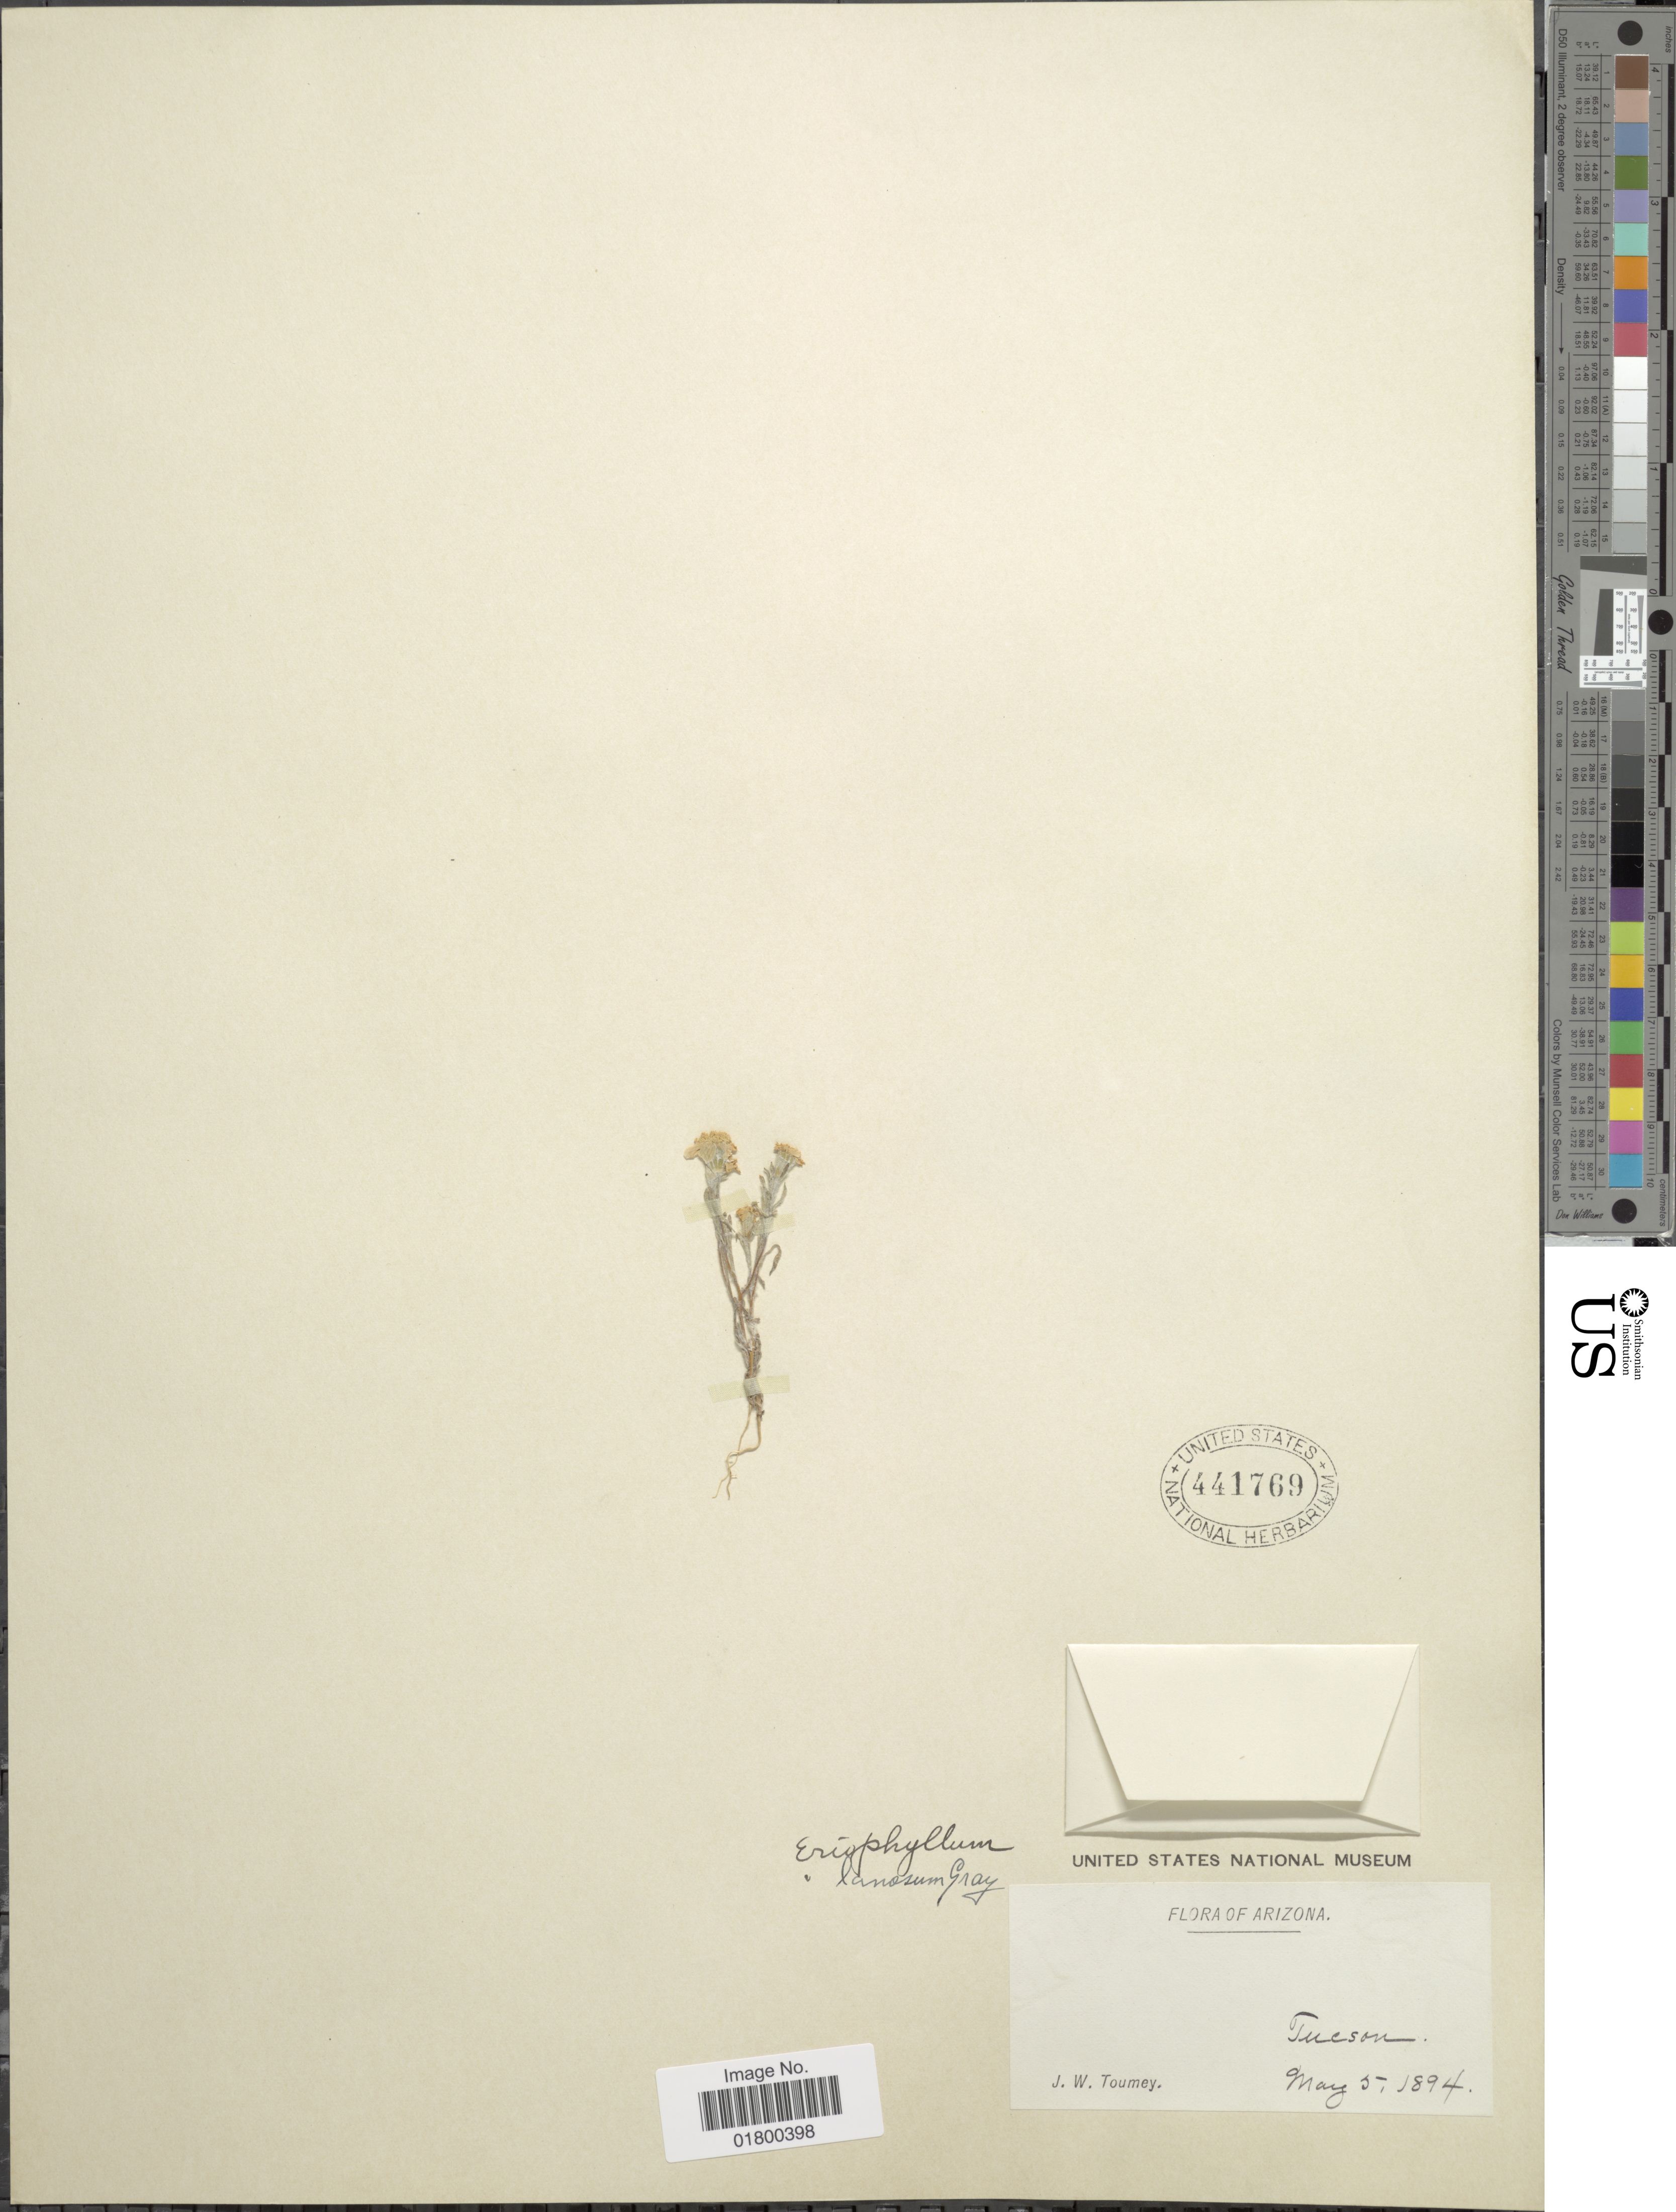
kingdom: Plantae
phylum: Tracheophyta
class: Magnoliopsida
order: Asterales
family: Asteraceae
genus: Eriophyllum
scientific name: Eriophyllum lanosum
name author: (A. Gray) A. Gray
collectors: J. Tourney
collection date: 1894-05-05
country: United States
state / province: Arizona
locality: Tucson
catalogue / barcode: US 441769